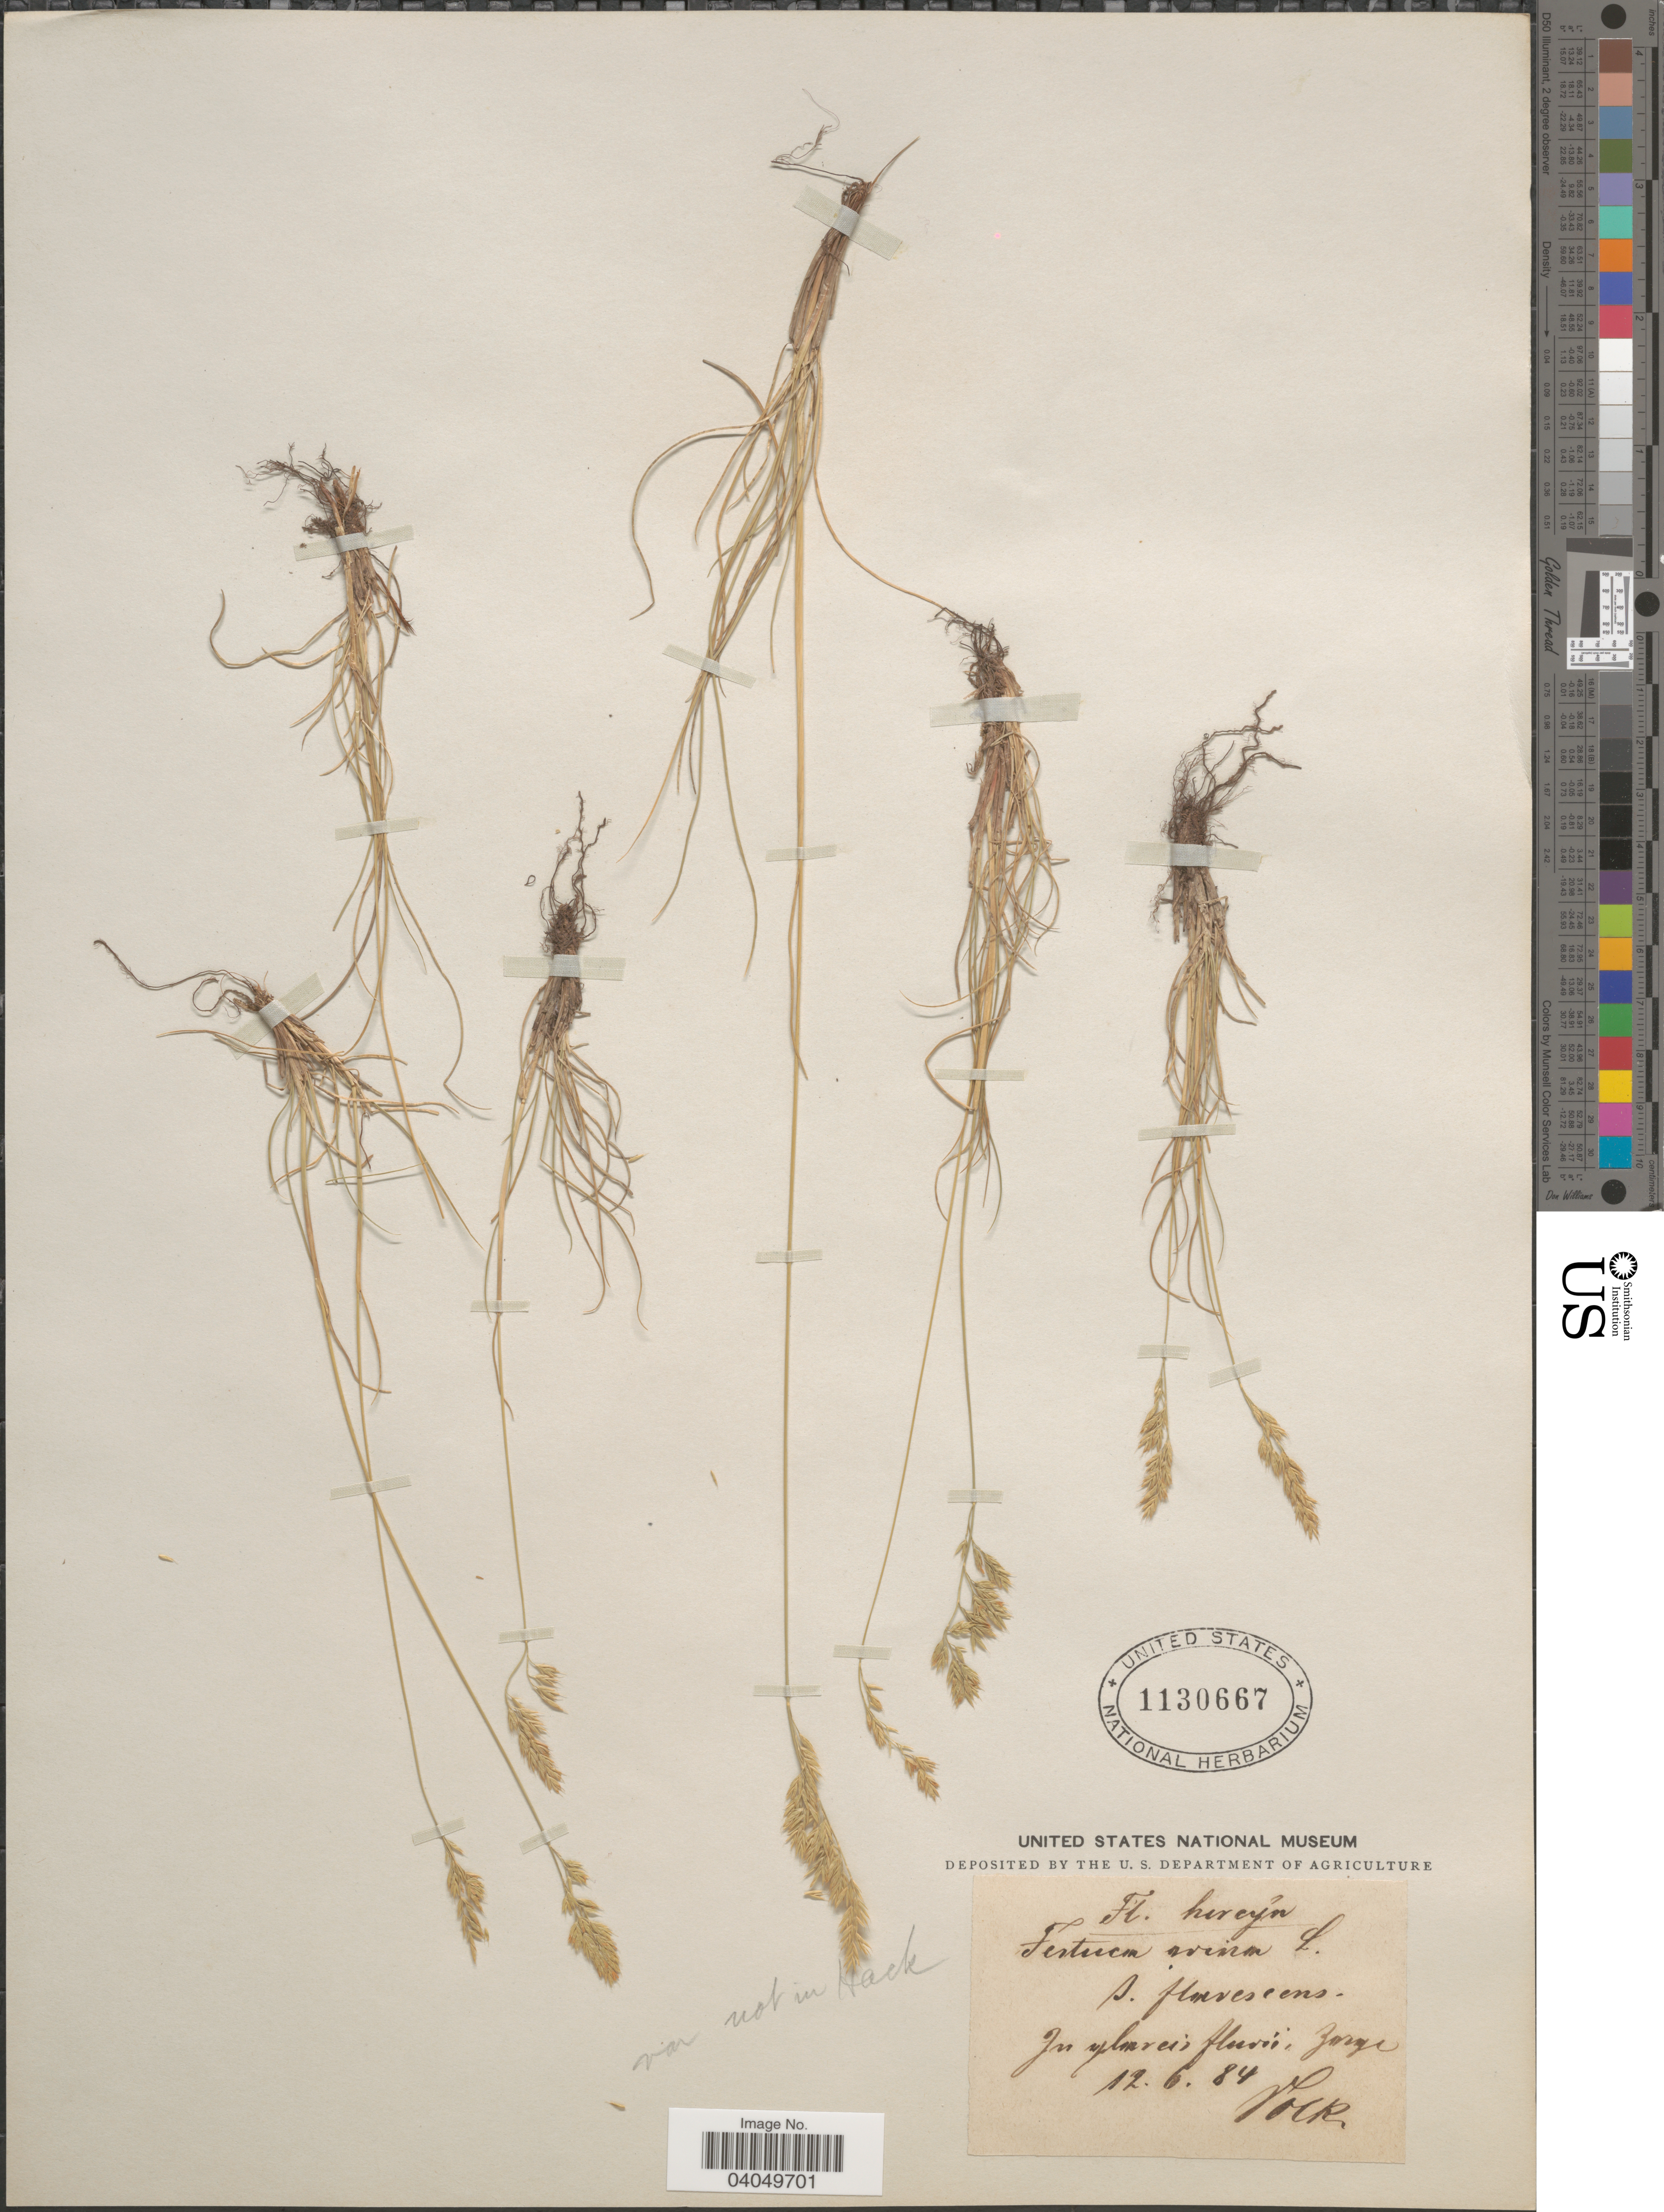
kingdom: Plantae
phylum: Tracheophyta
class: Liliopsida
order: Poales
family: Poaceae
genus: Festuca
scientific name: Festuca ovina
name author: L.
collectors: -. Volk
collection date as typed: Transcribed d/m/y: 12/6/84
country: Germany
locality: Hercyn. In sylvaris fluvii, Zorge.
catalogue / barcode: US 1130667